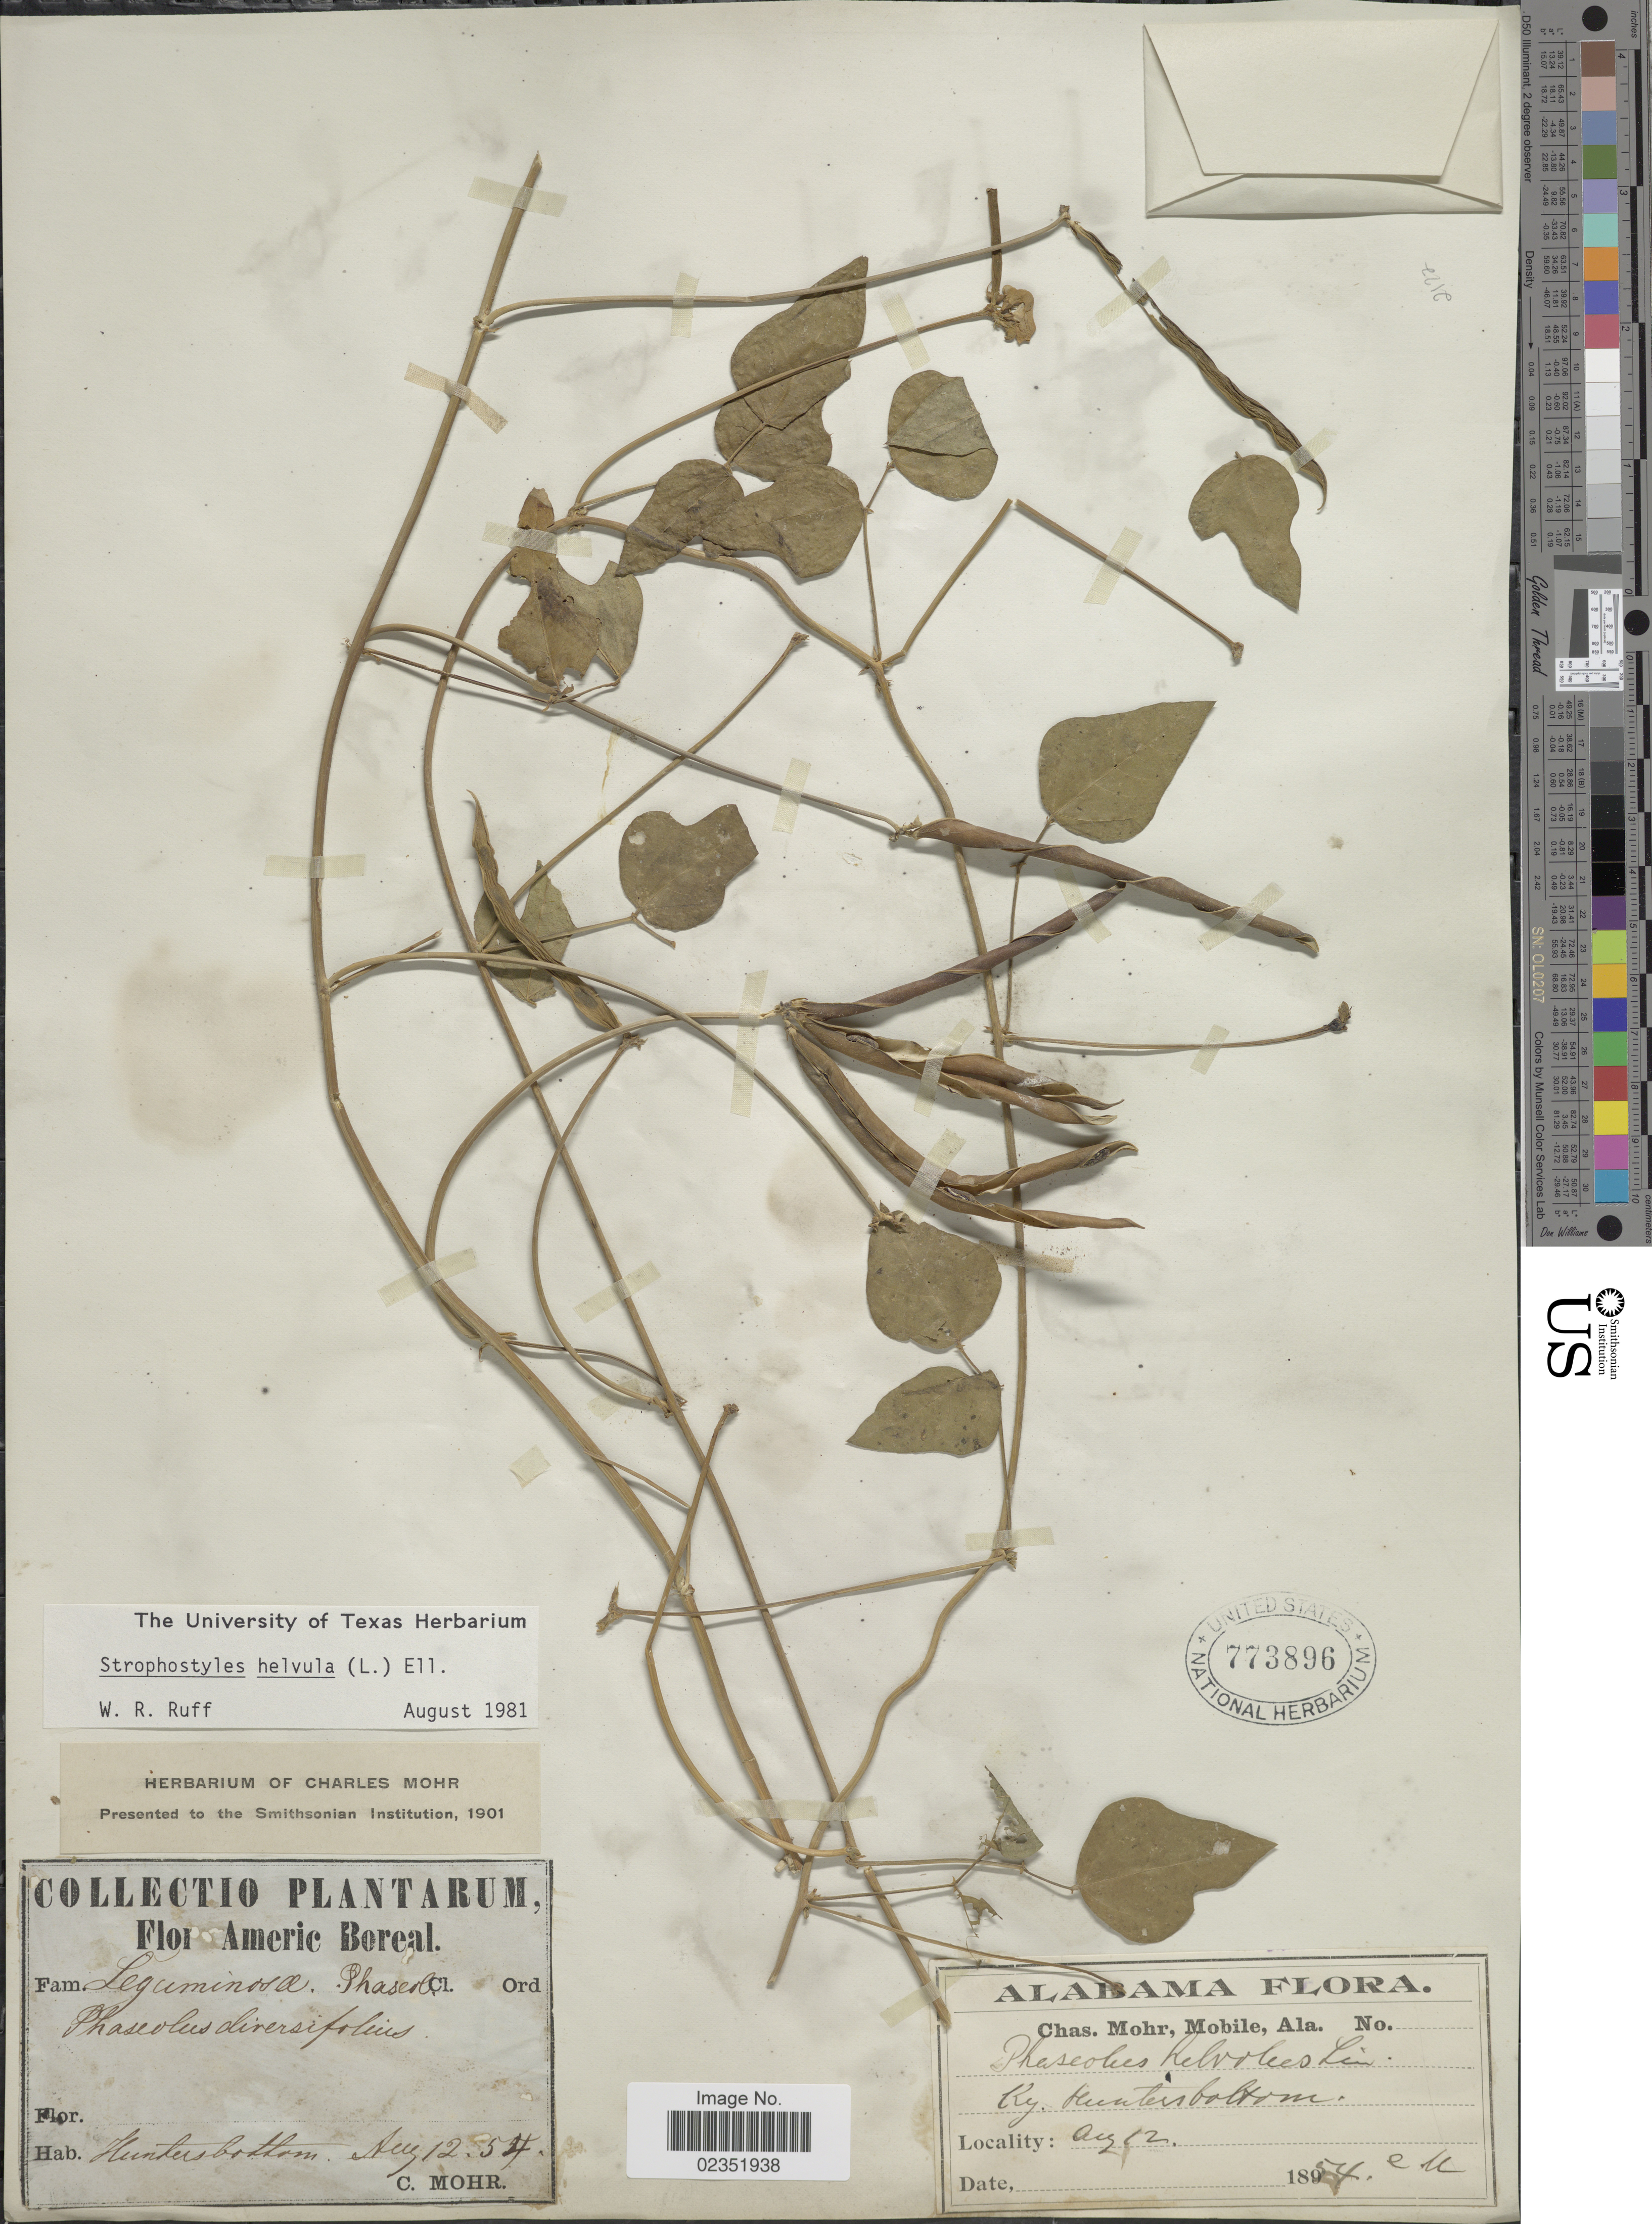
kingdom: Plantae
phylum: Tracheophyta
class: Magnoliopsida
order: Fabales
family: Fabaceae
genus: Strophostyles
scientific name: Strophostyles helvola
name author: (L.) Elliott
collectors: C. T. Mohr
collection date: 1854-08-12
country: United States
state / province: Alabama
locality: Hunters bottom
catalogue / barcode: US 773896